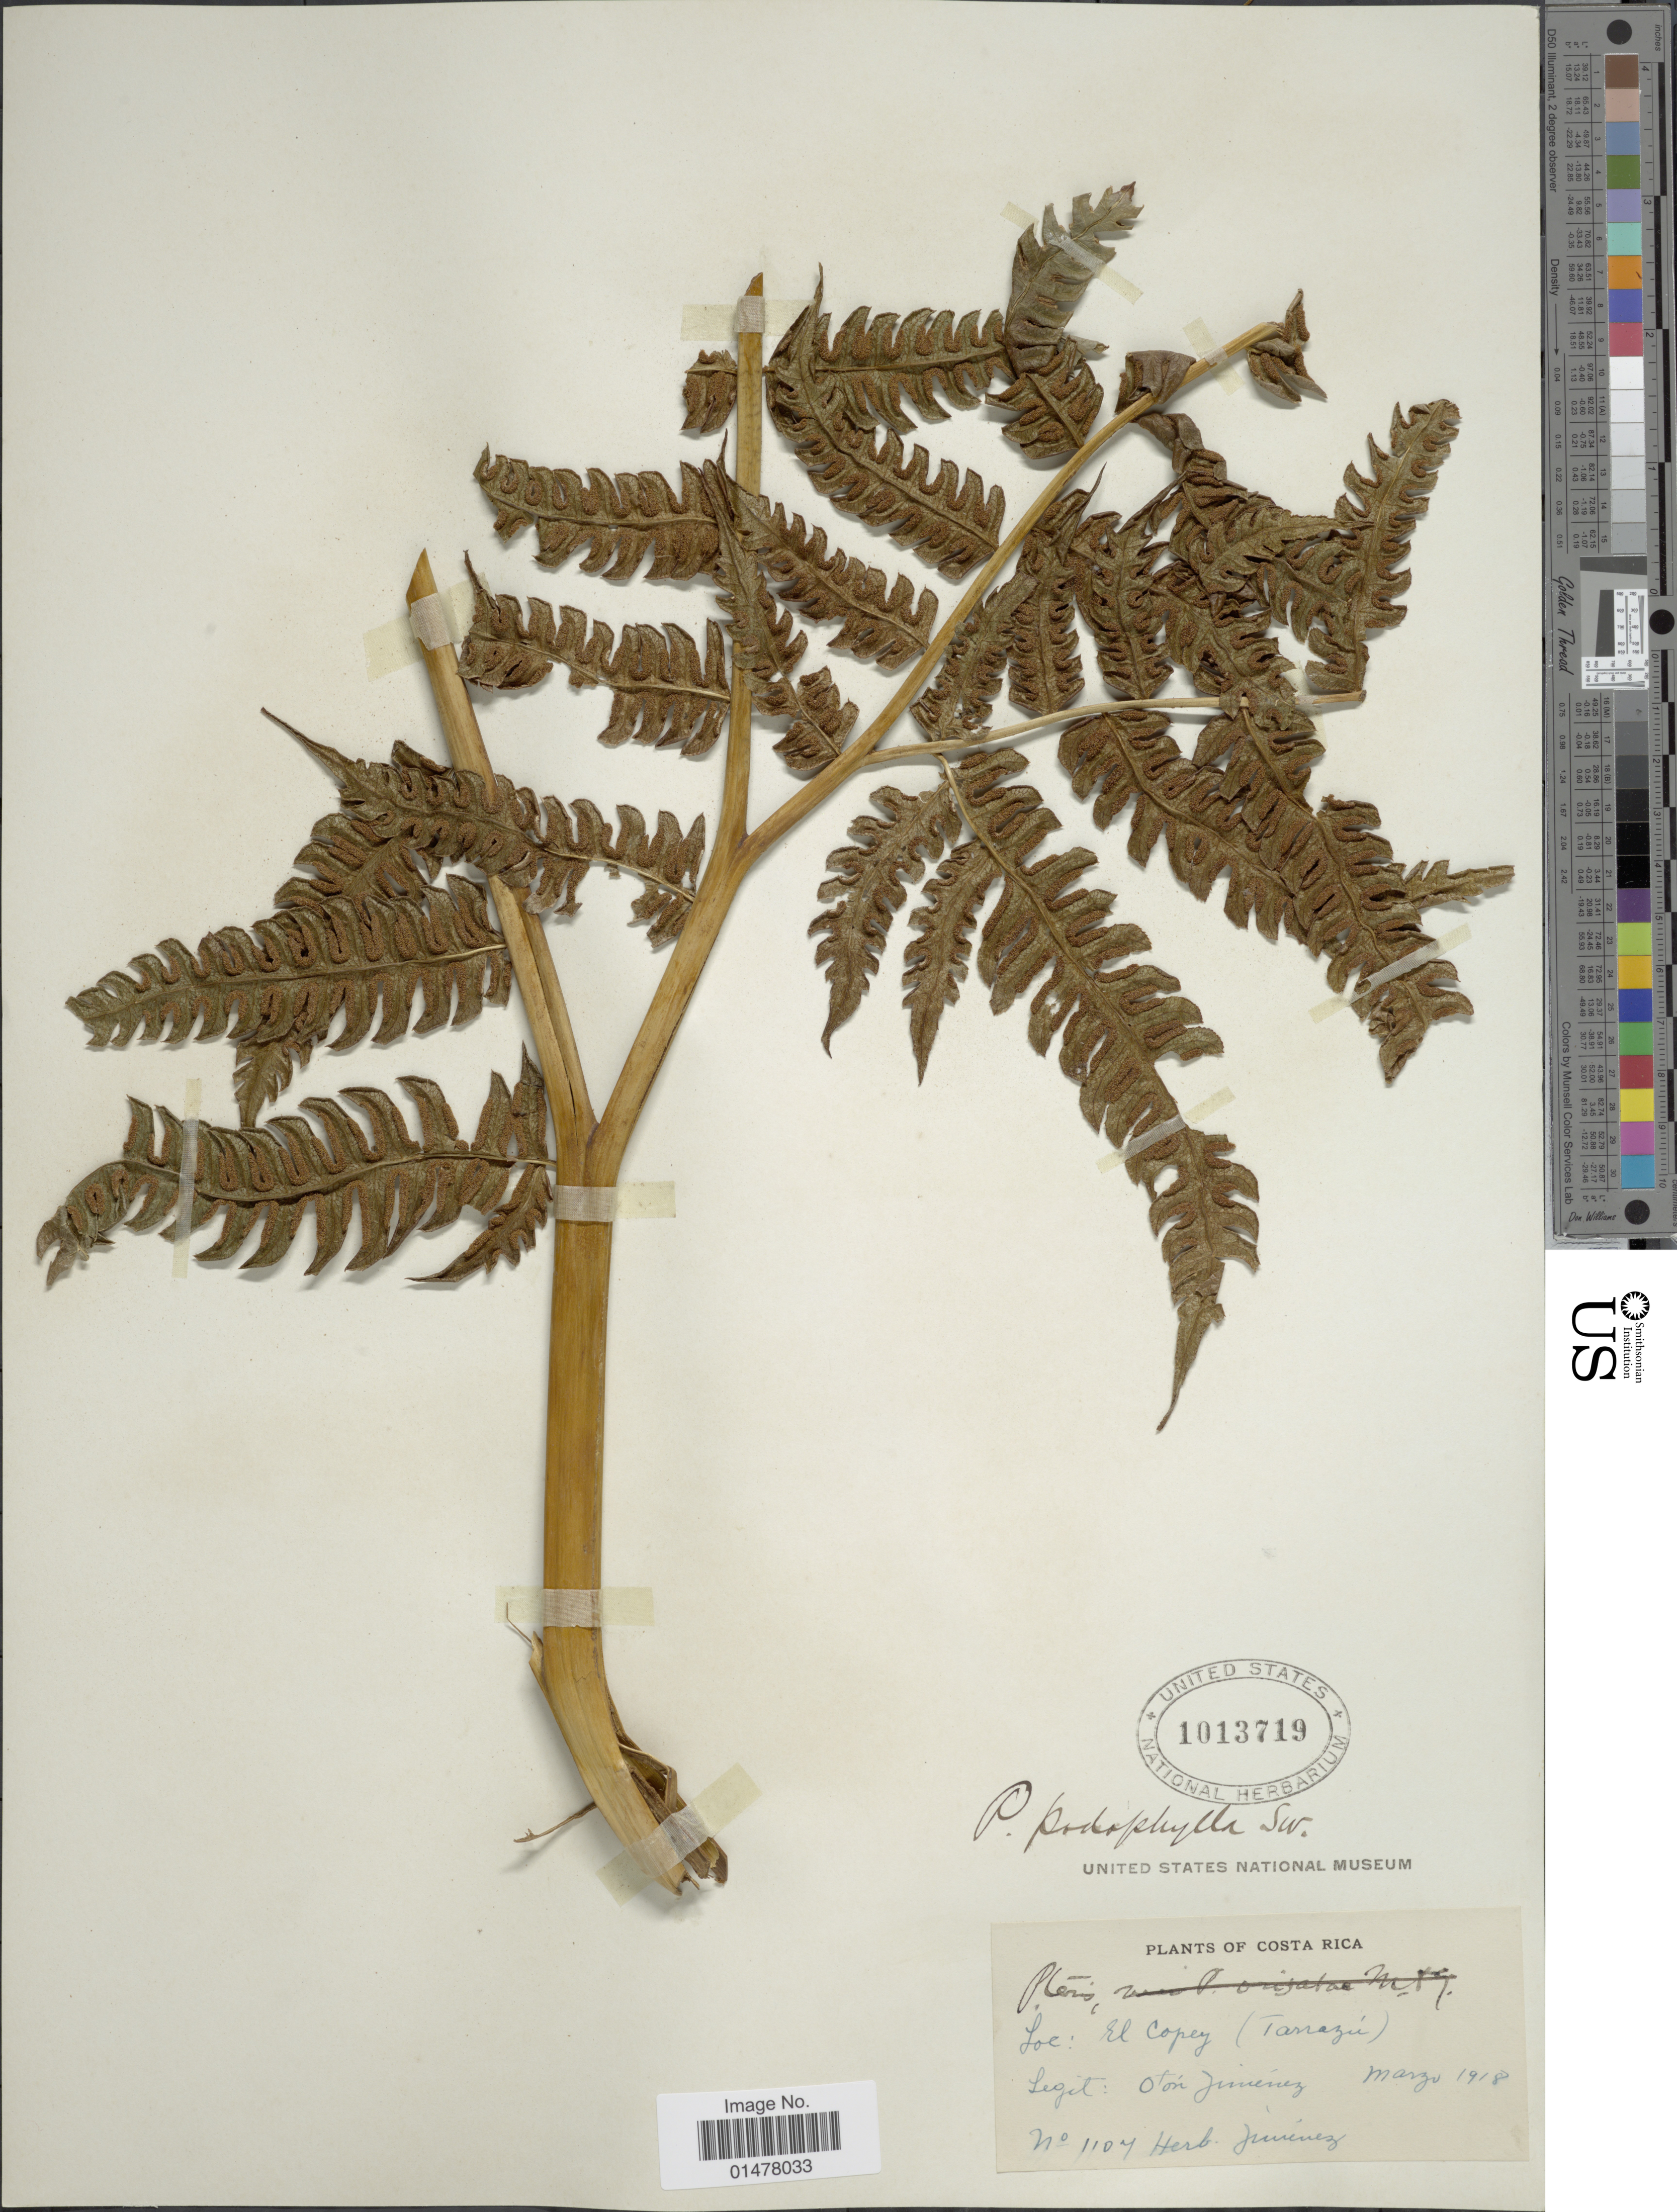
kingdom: Plantae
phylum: Tracheophyta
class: Polypodiopsida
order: Polypodiales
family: Pteridaceae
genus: Pteris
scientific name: Pteris podophylla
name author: Sw.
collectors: O. Jimenez L.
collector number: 1107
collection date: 1918-03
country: Costa Rica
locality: El Copey (Tarrazú)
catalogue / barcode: US 1013719